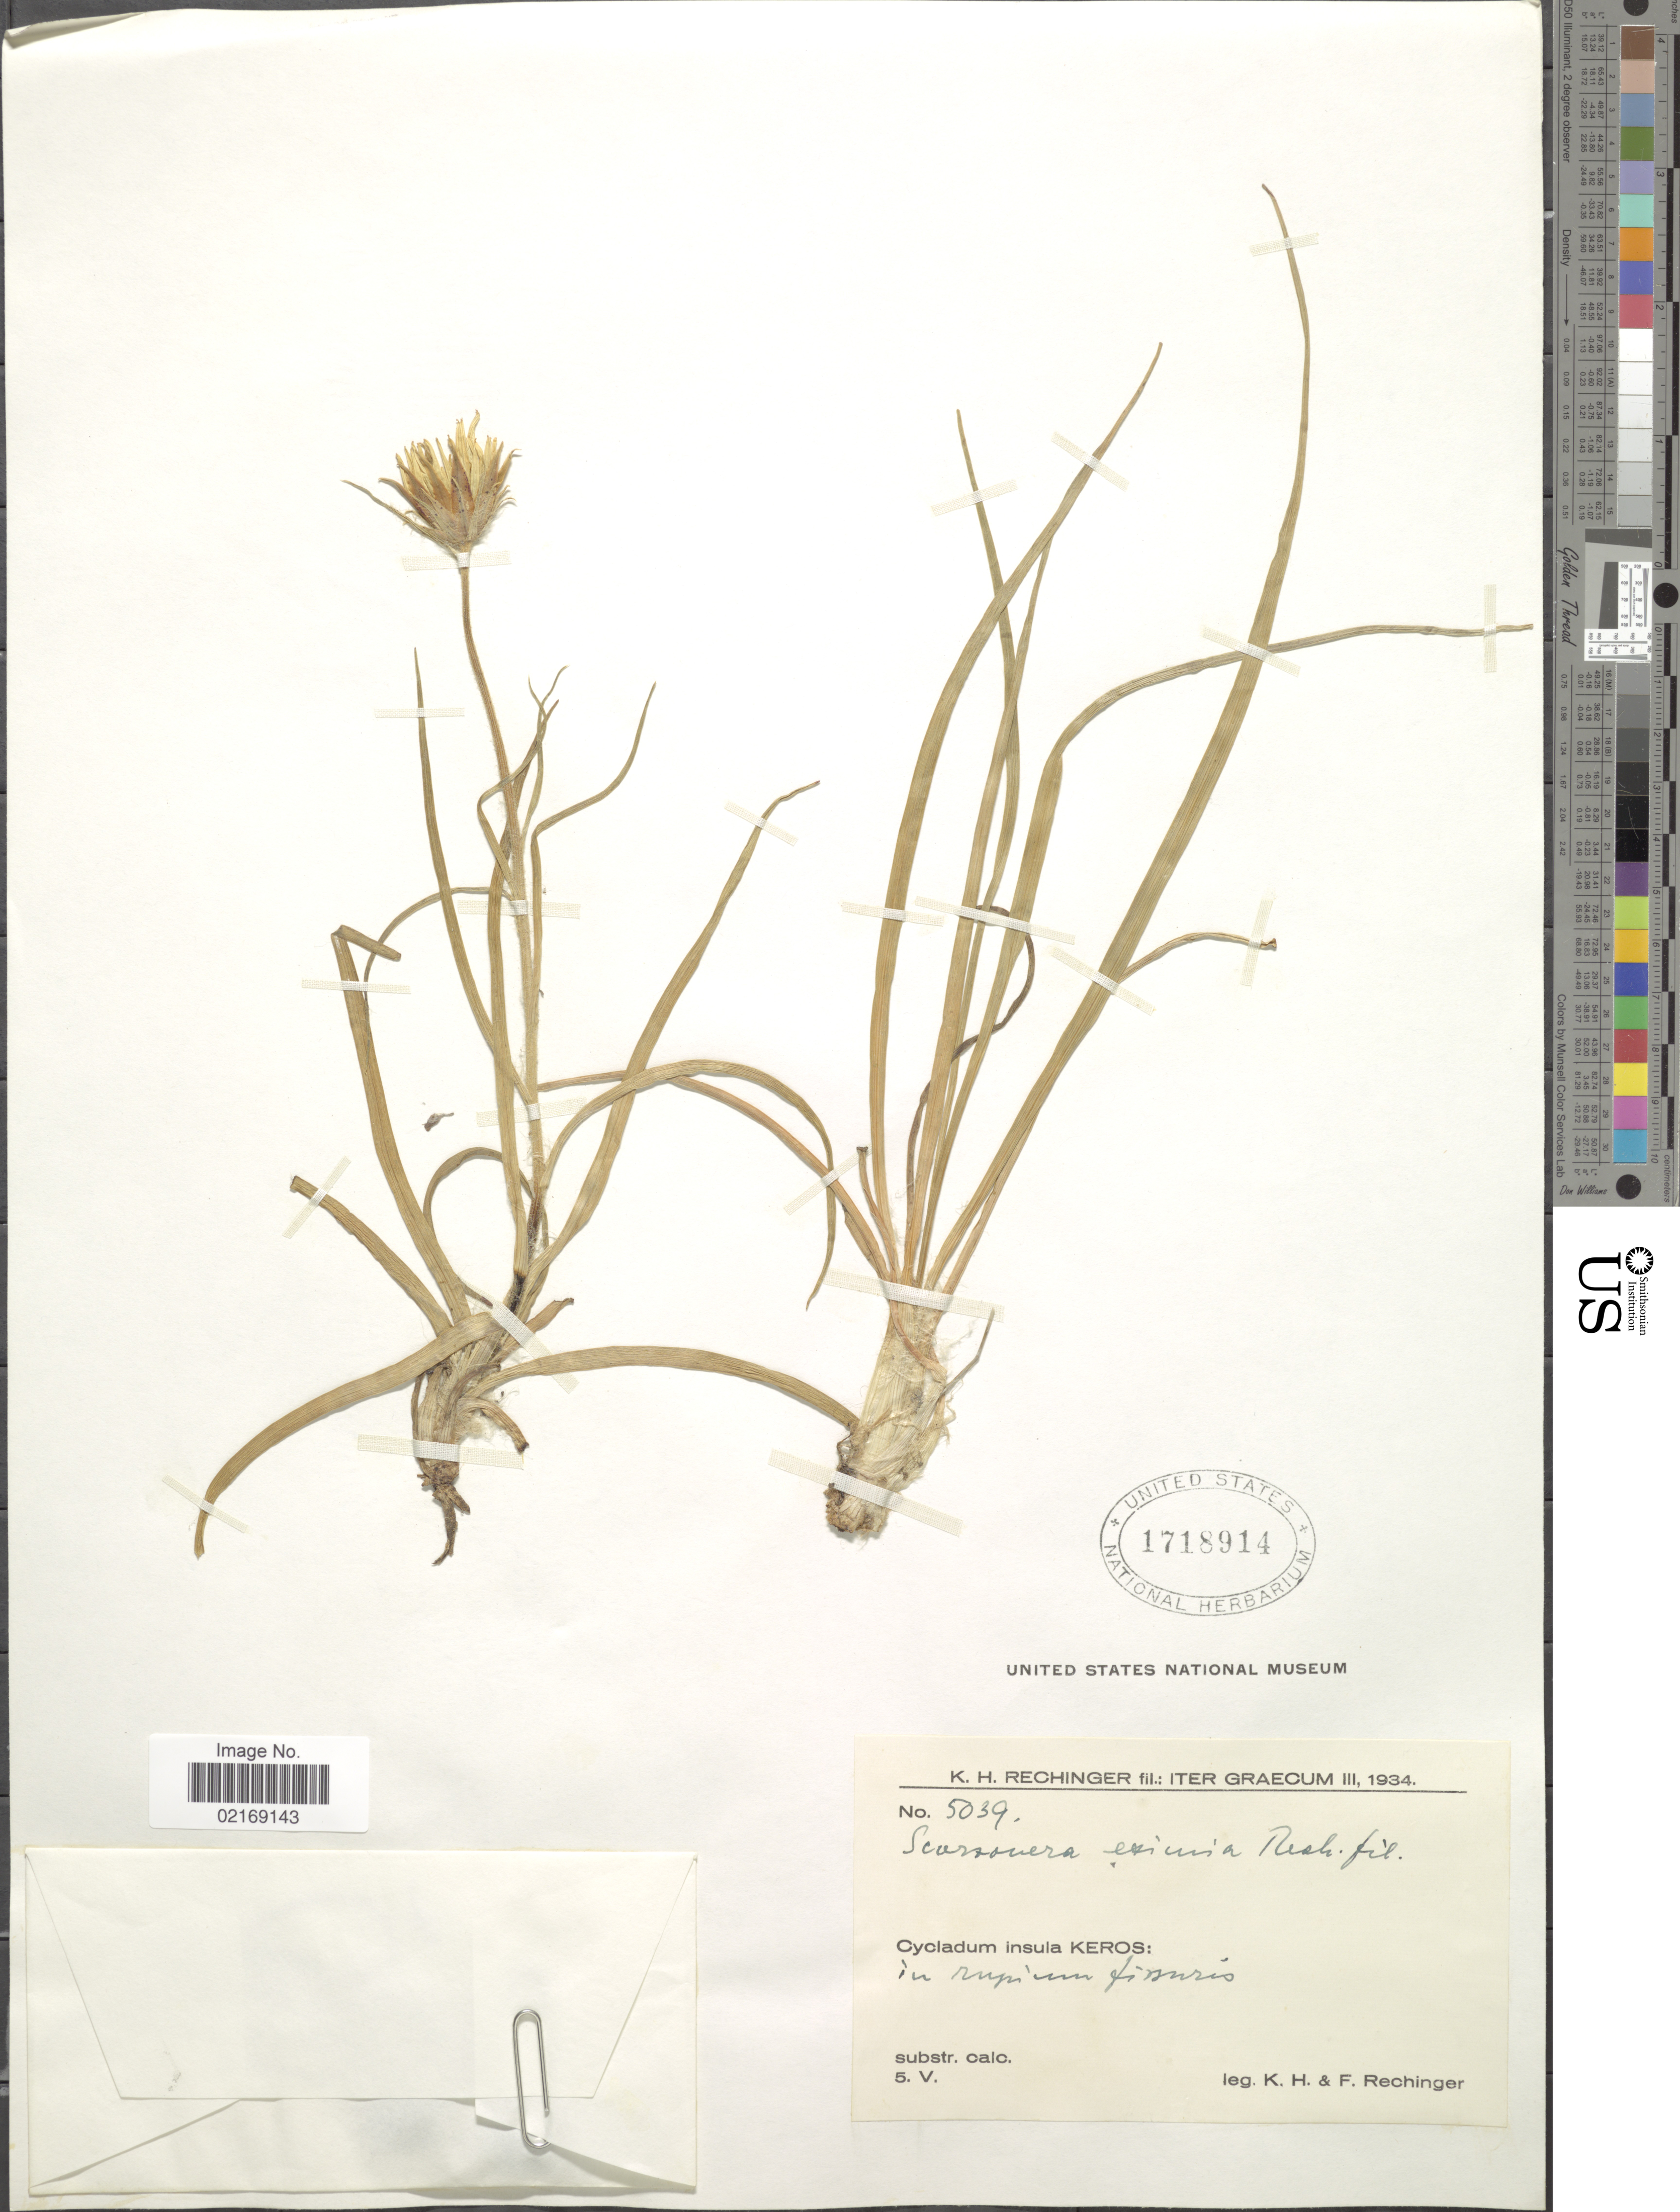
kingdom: Plantae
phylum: Tracheophyta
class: Magnoliopsida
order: Asterales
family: Asteraceae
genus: Scorzonera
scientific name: Scorzonera araneosa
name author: Sm.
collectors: K. H. Rechinger & F. Rechinger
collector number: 5039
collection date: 1934-05-05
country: Greece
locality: Cycladum insula Keros. Graecum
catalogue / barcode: US 1718914